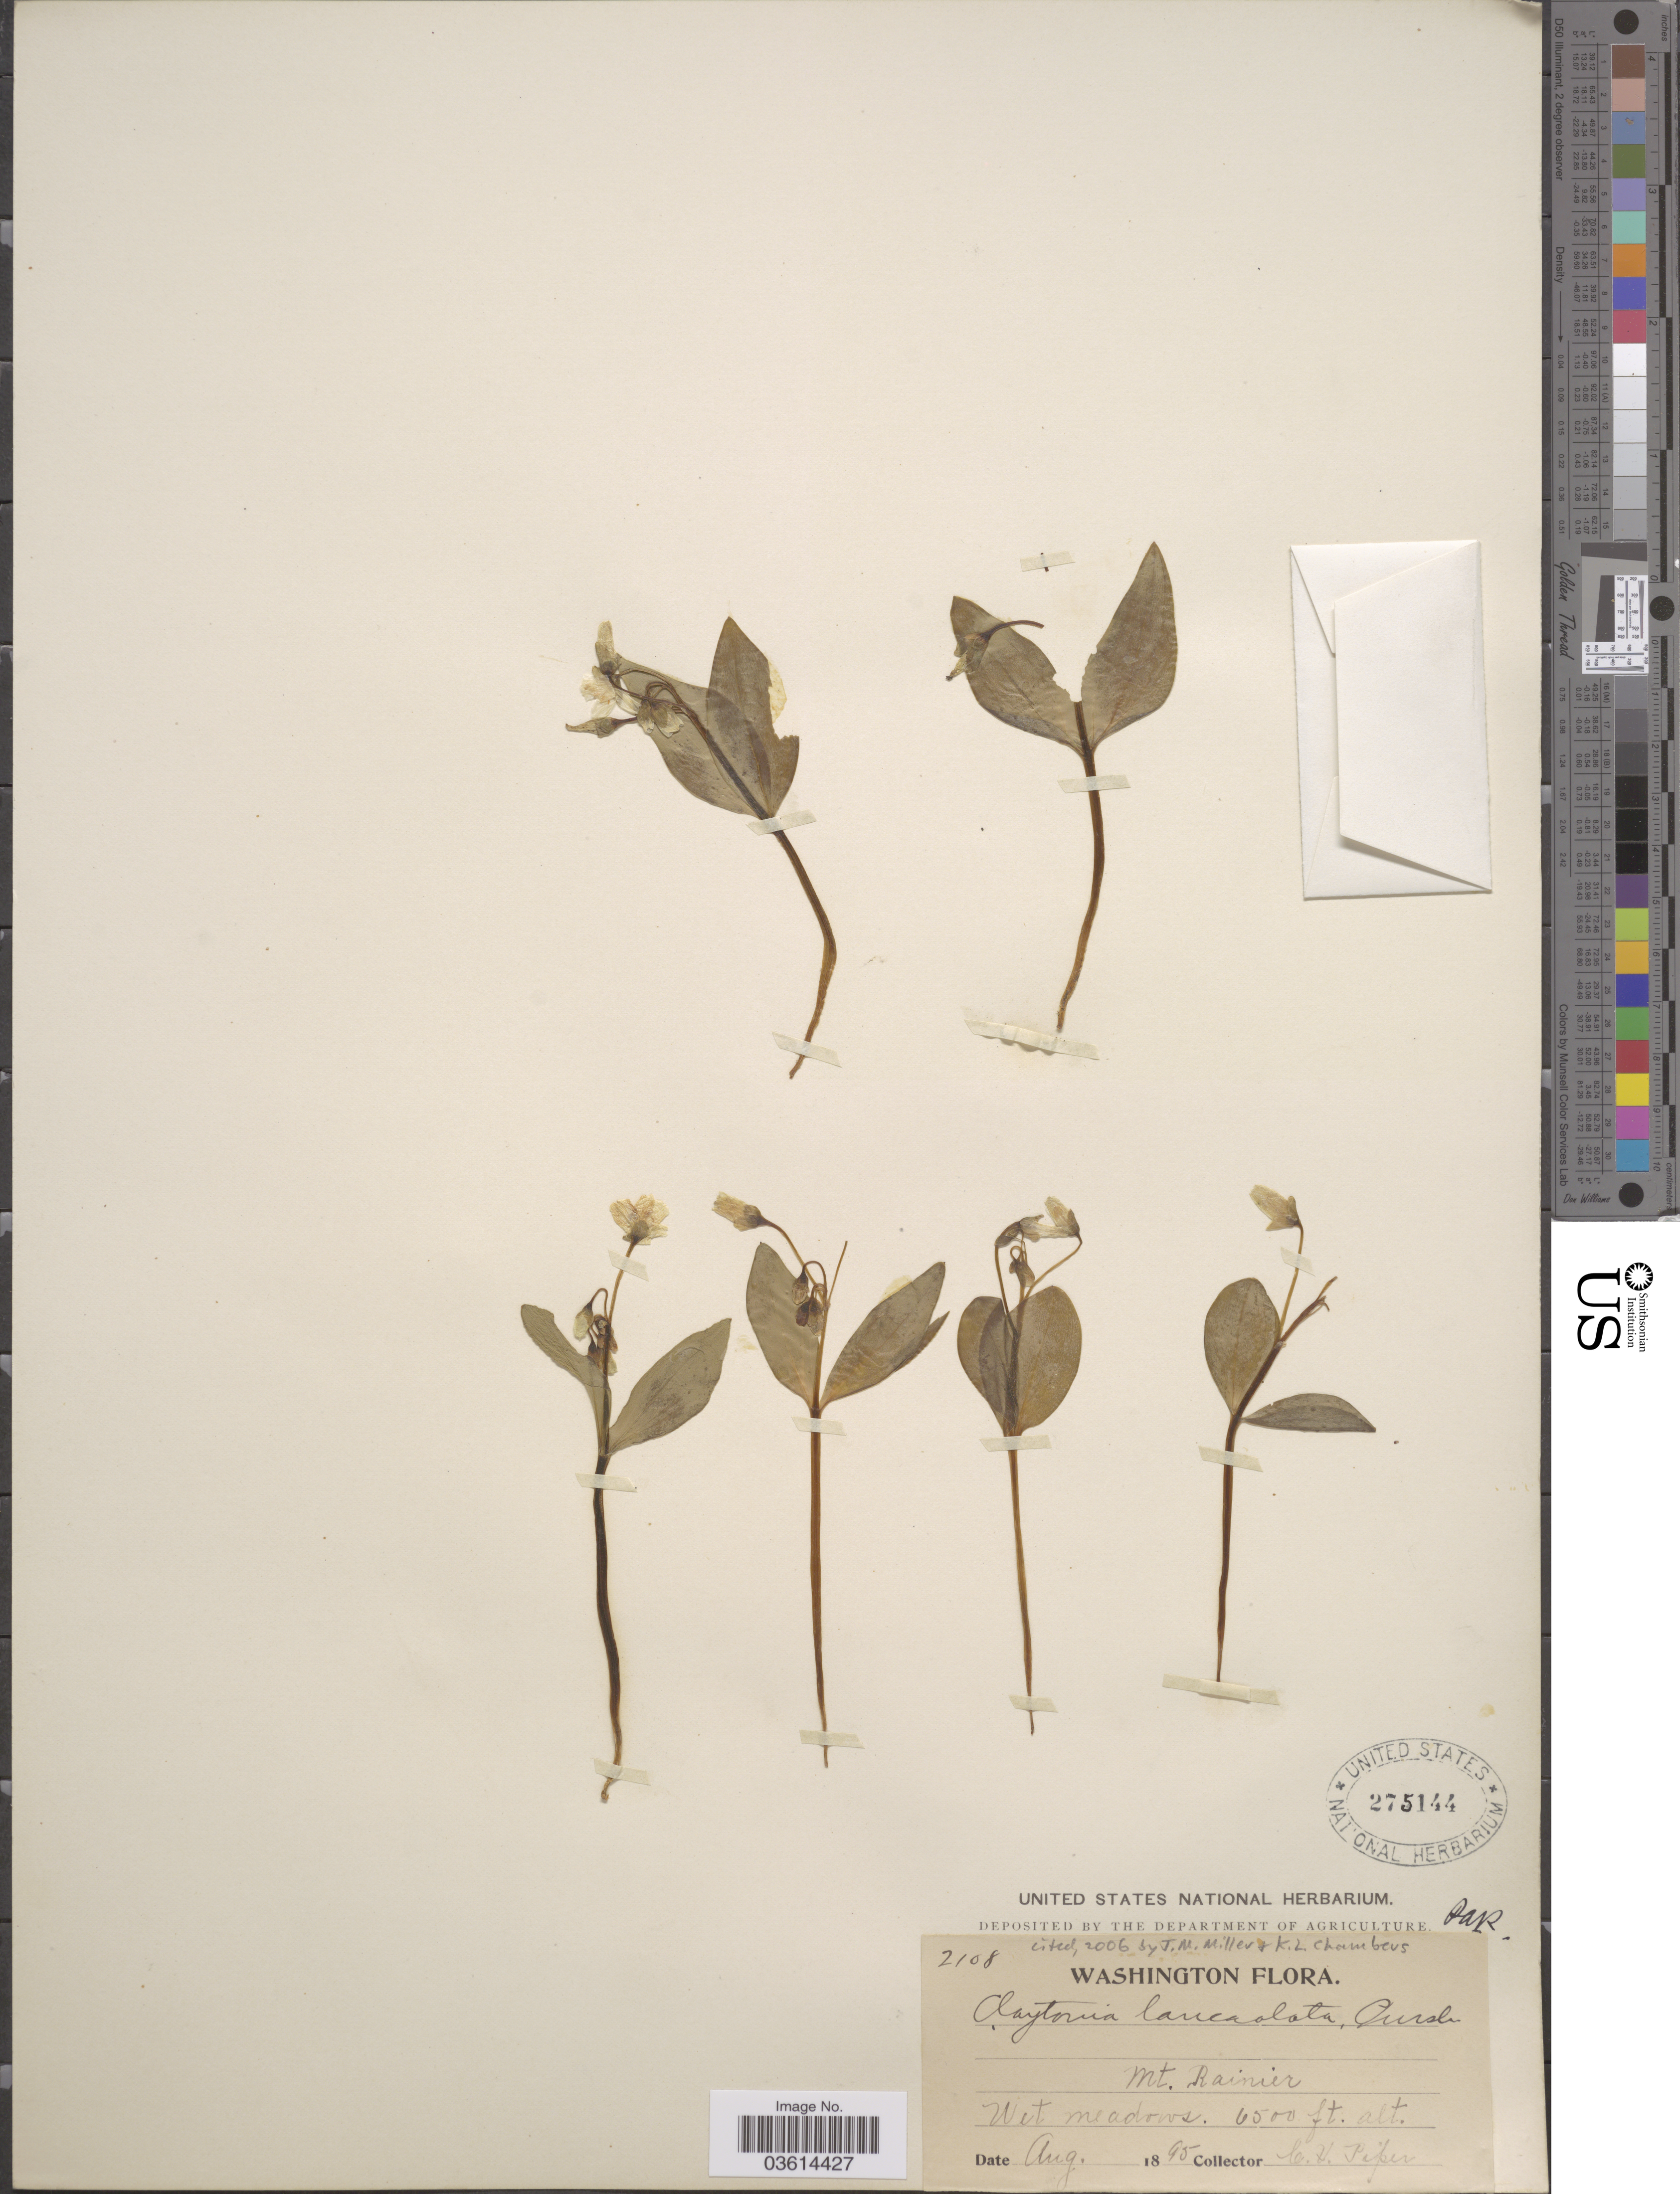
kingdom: Plantae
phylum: Tracheophyta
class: Magnoliopsida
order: Caryophyllales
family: Montiaceae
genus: Claytonia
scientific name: Claytonia lanceolata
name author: Pursh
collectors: C. V. Piper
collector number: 2108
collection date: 1895-08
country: United States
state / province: Washington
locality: Mt. Rainier.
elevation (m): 1981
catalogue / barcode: US 275144